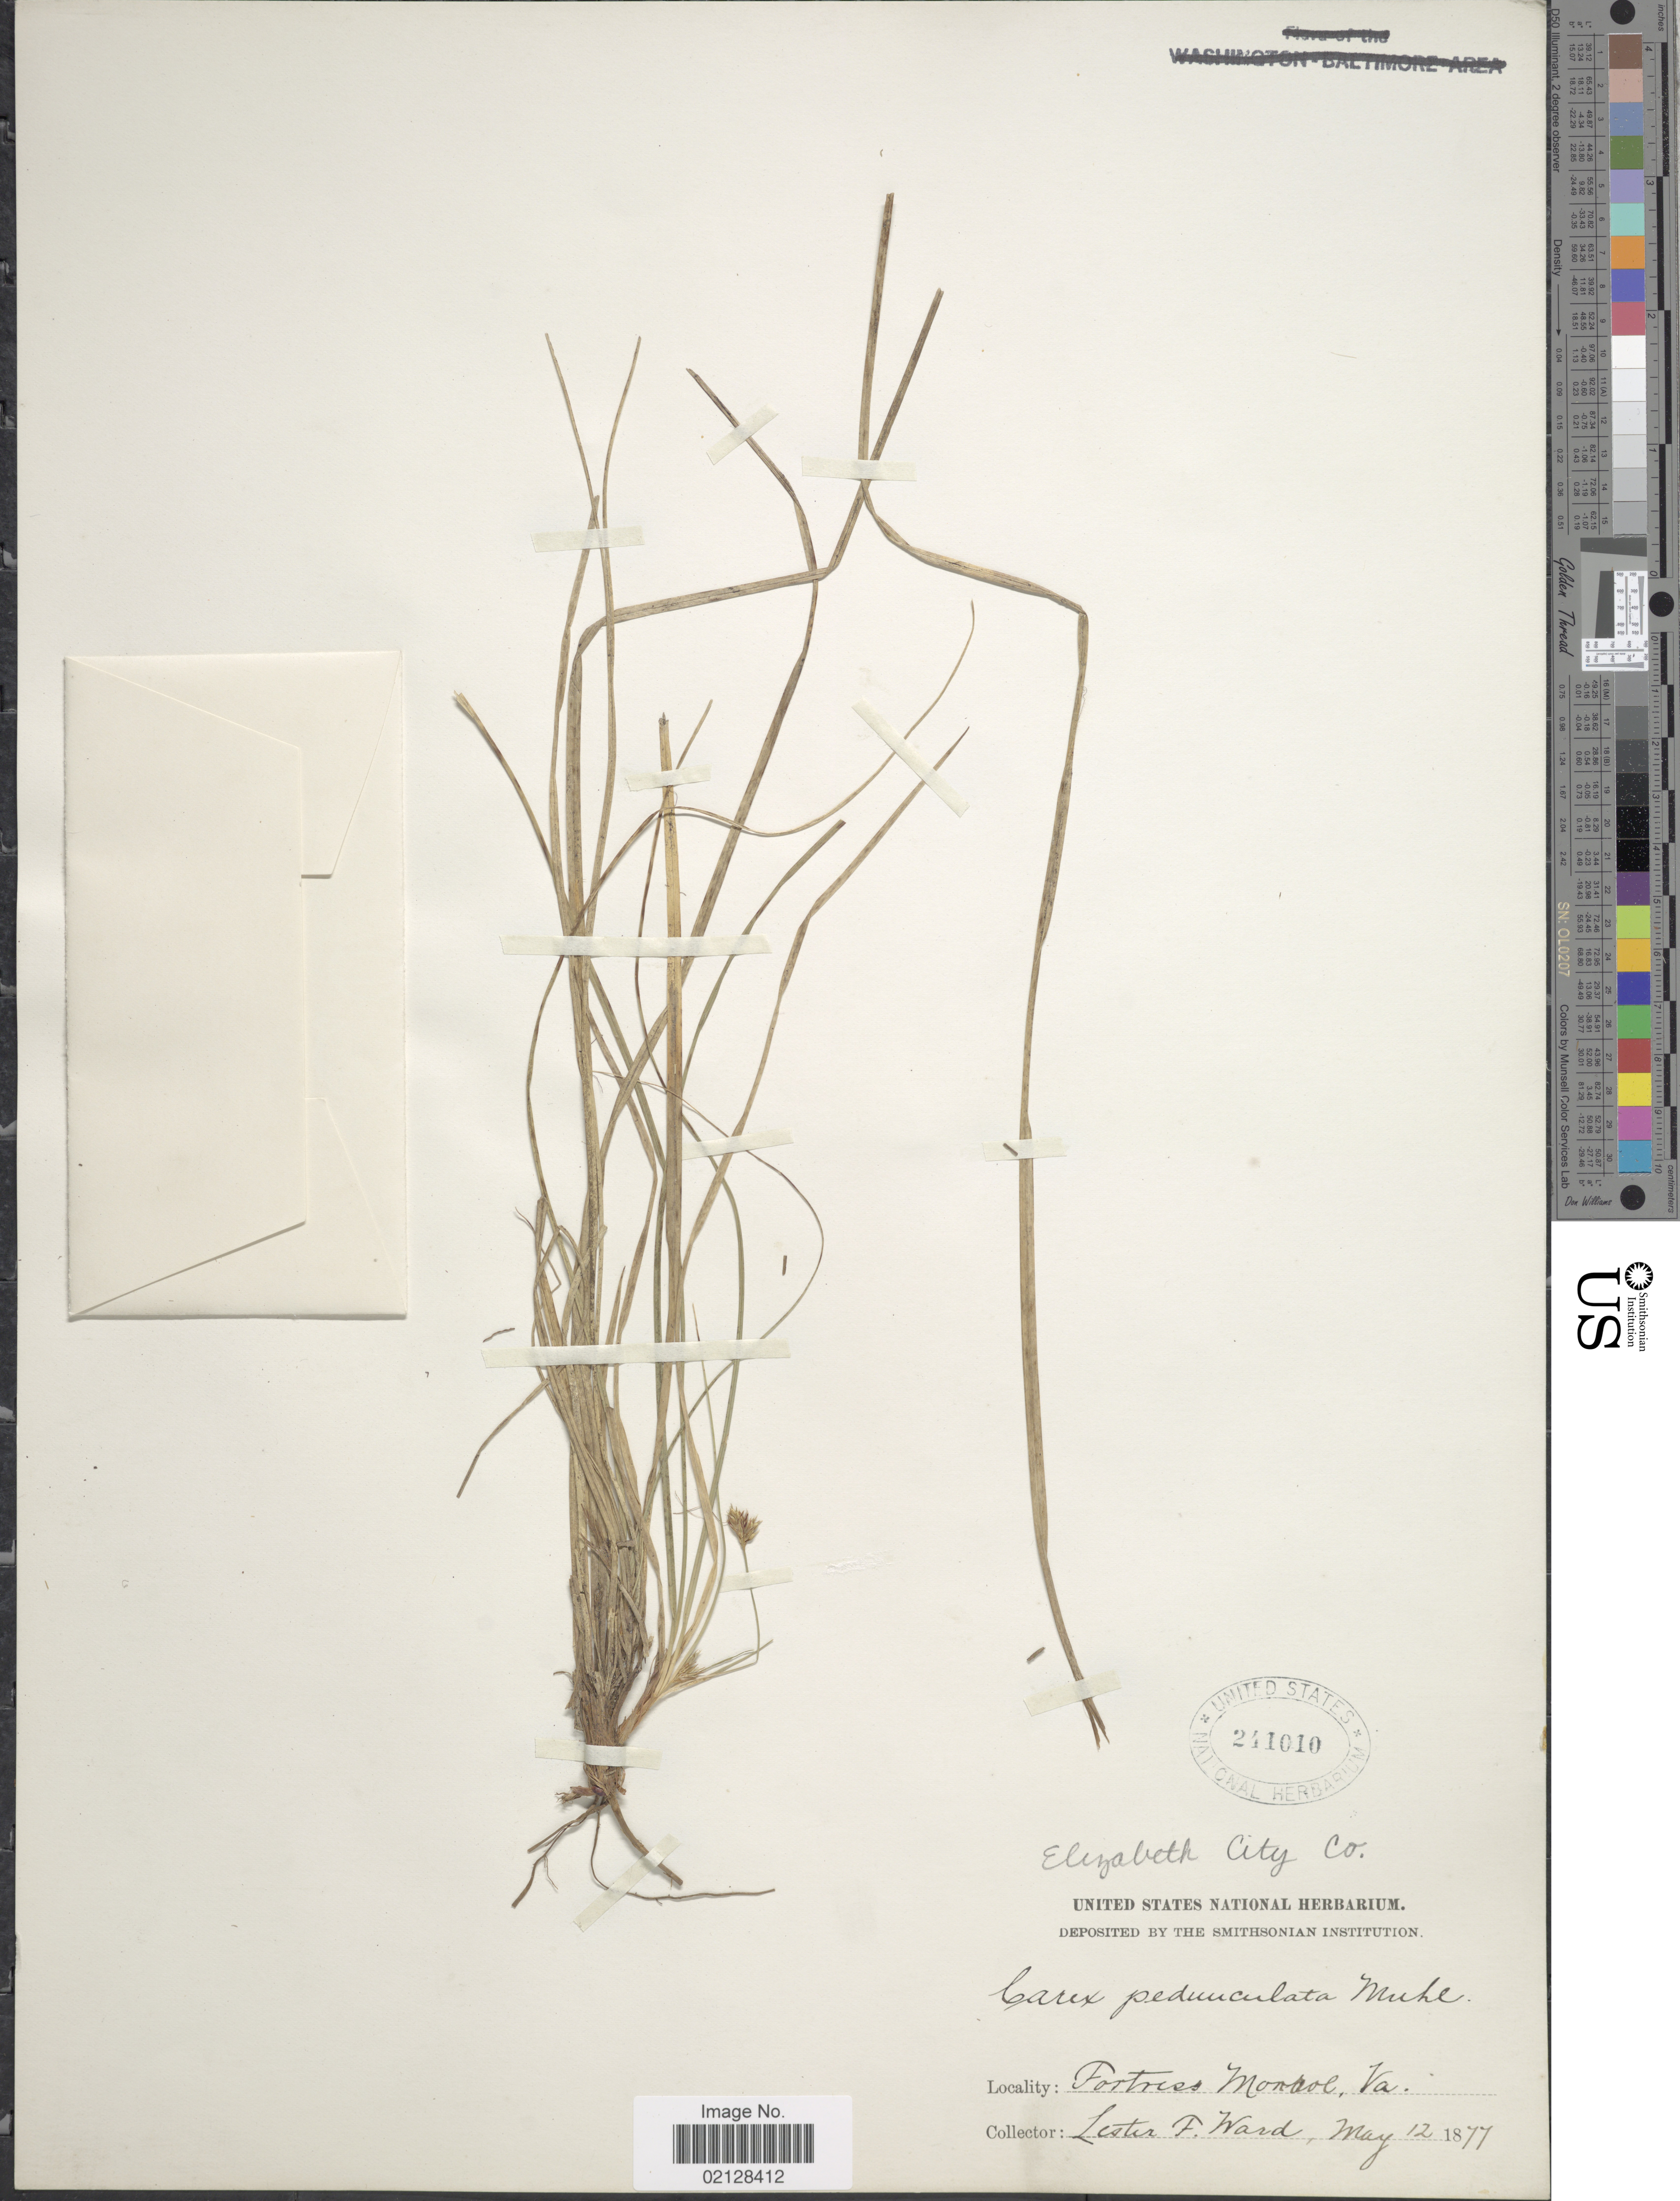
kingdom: Plantae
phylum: Tracheophyta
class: Liliopsida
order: Poales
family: Cyperaceae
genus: Carex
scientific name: Carex pedunculata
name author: Muhl. ex Willd.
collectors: L. F. Ward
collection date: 1877-05-12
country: United States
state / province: Virginia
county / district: City of Hampton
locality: Fortress Monroe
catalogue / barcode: US 241010